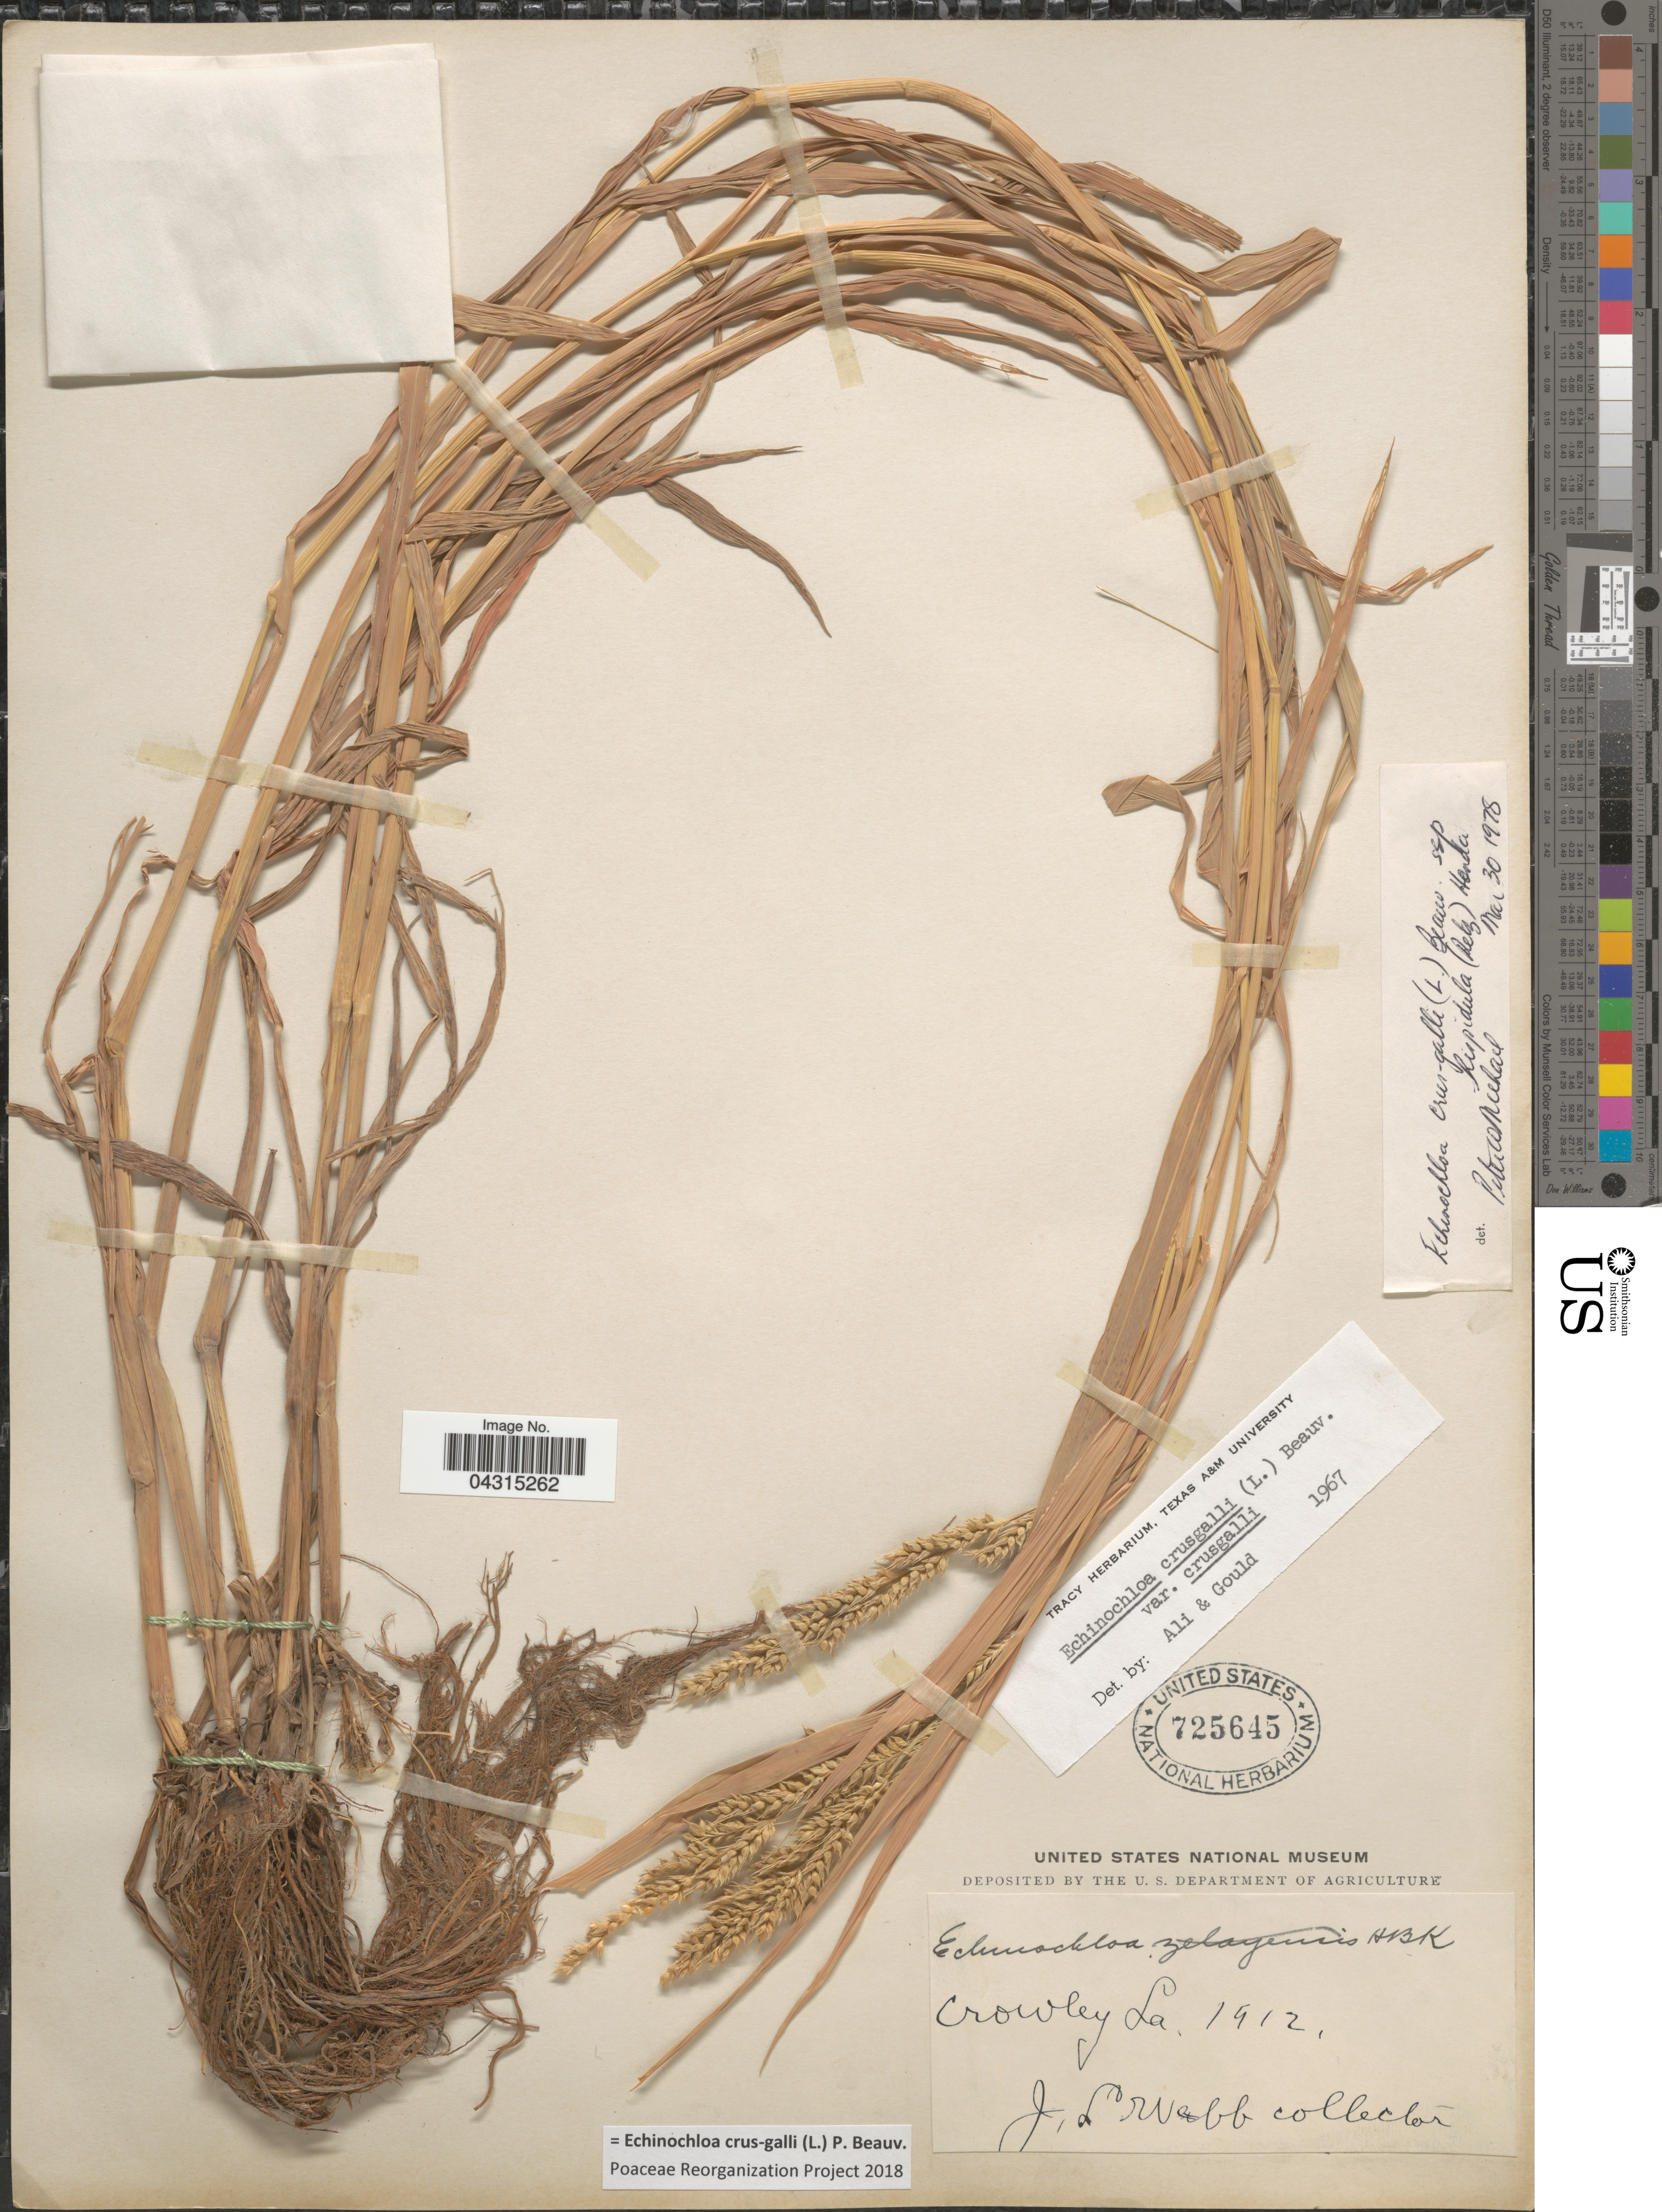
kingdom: Plantae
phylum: Tracheophyta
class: Liliopsida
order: Poales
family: Poaceae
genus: Echinochloa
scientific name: Echinochloa crus-galli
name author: (L.) P. Beauv.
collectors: J. Webb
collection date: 1912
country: United States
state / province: Louisiana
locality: Crowley.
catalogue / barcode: US 725645